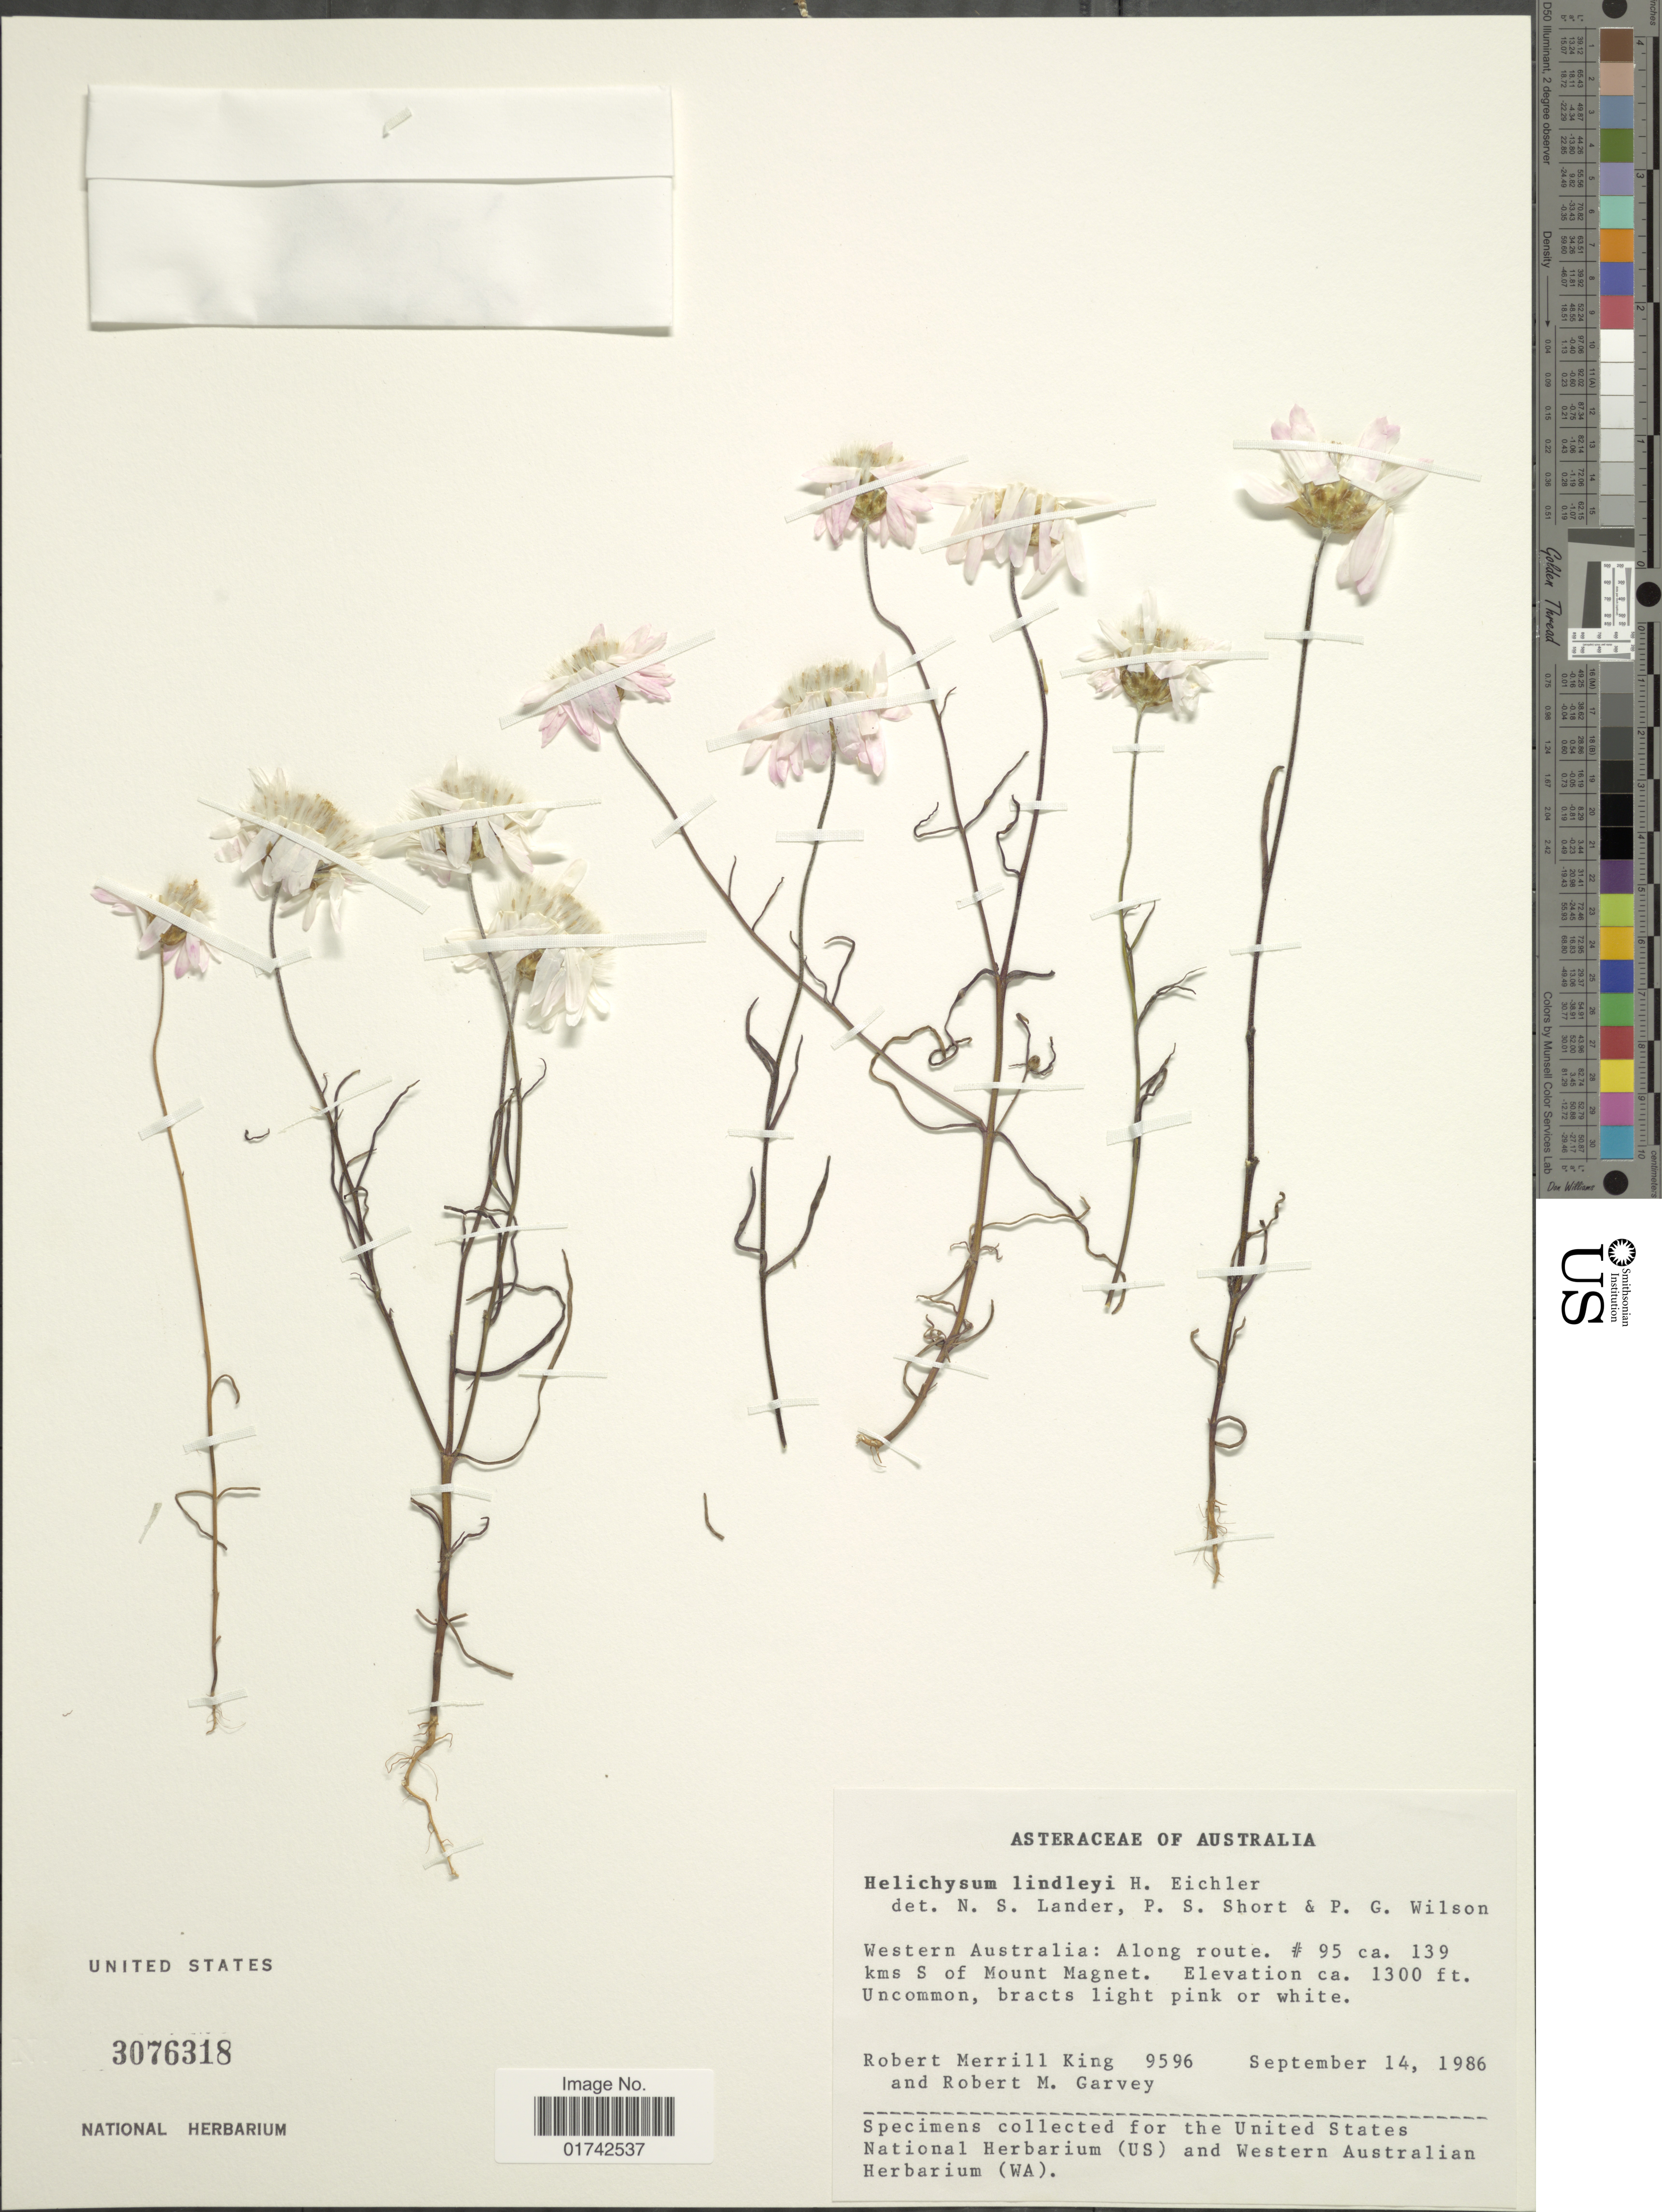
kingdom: Plantae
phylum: Tracheophyta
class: Magnoliopsida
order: Asterales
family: Asteraceae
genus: Helichrysum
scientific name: Helichrysum lindleyi comb. ined.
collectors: R. M. King & R. Garvey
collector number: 9596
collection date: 1986-09-14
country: Australia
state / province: Western Australia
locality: Along route. #95 ca. 139 kms S of Mount Magnet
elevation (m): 396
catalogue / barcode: US 3076318